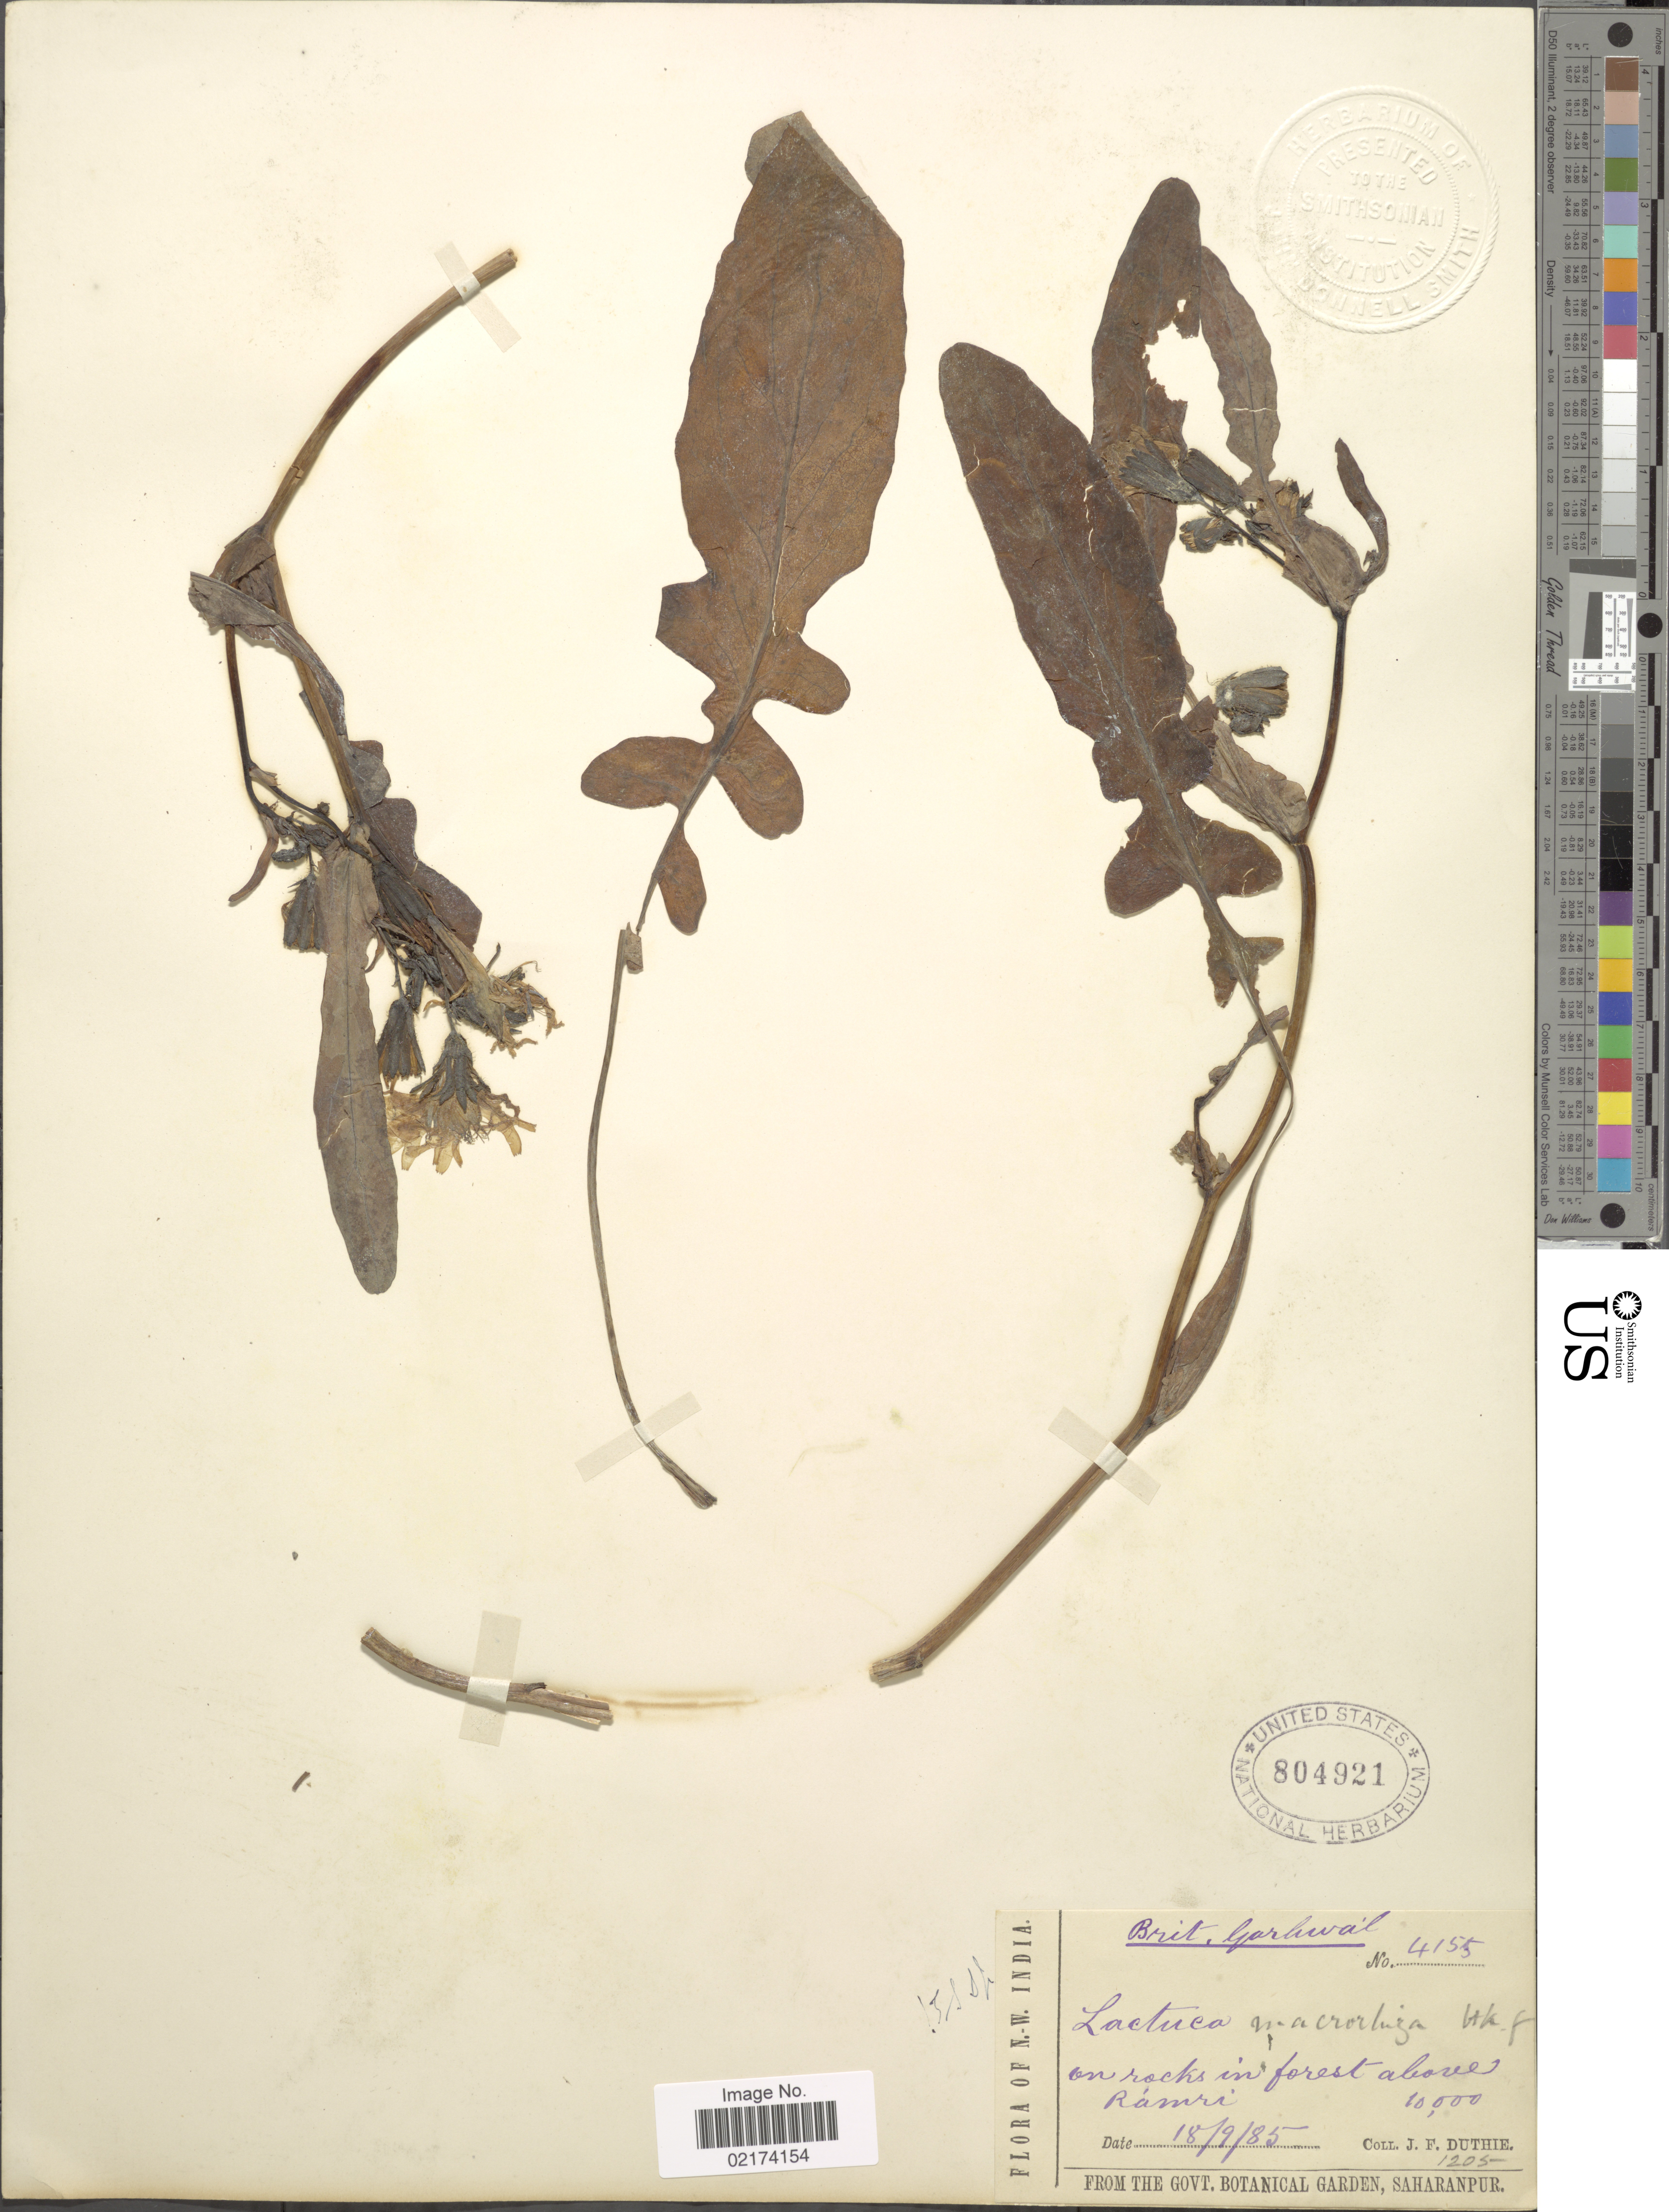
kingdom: Plantae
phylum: Tracheophyta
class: Magnoliopsida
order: Asterales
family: Asteraceae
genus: Lactuca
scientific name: Lactuca macrorhiza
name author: (Royle) Hook. f.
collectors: J. F. Duthie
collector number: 4155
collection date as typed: Transcribed d/m/y: 18/9/85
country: India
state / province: Uttarakhand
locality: Brit. Garhwal, above Ramri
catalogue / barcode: US 804921